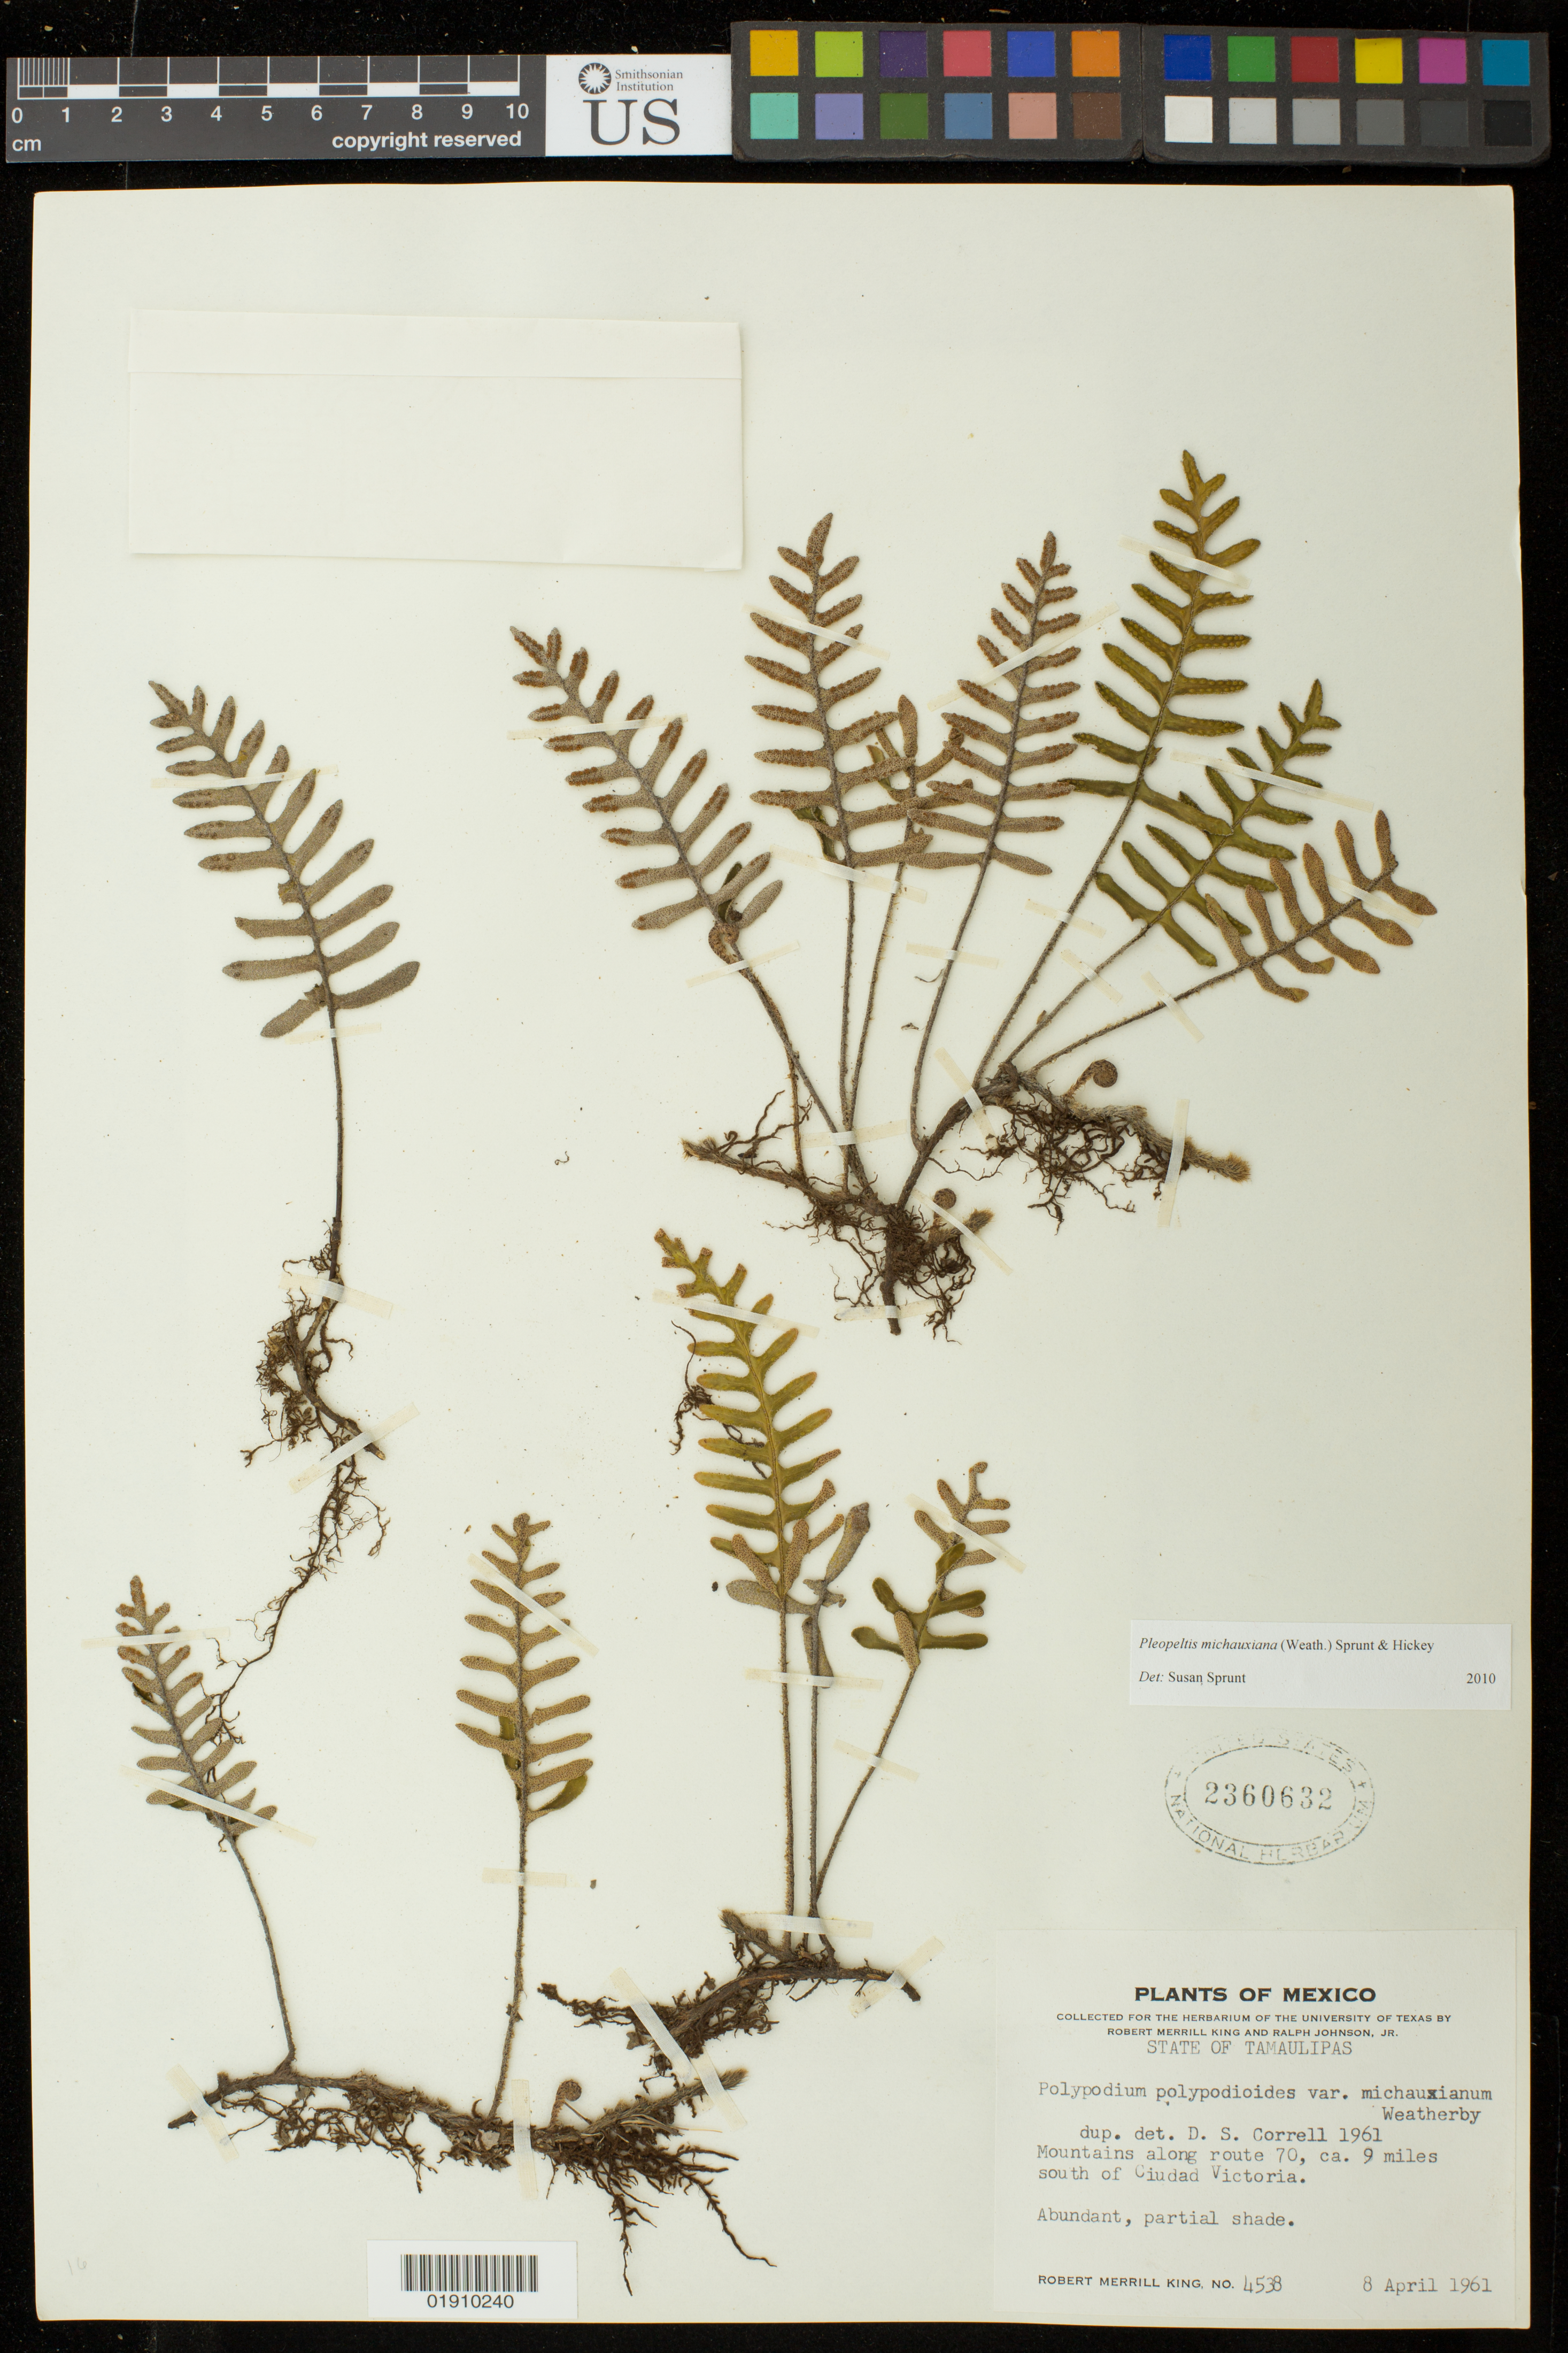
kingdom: Plantae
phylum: Tracheophyta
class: Polypodiopsida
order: Polypodiales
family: Polypodiaceae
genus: Pleopeltis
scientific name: Pleopeltis michauxiana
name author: (Weath.) Hickey & Sprunt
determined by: Sprunt, S. V.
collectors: R. M. King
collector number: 4538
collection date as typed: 8 April 1961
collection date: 1961-04-08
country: Mexico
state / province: Tamaulipas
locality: Mountains along route 70, ca. 9 miles south of Ciudad Victoria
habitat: Partial shade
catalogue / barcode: US 2360632